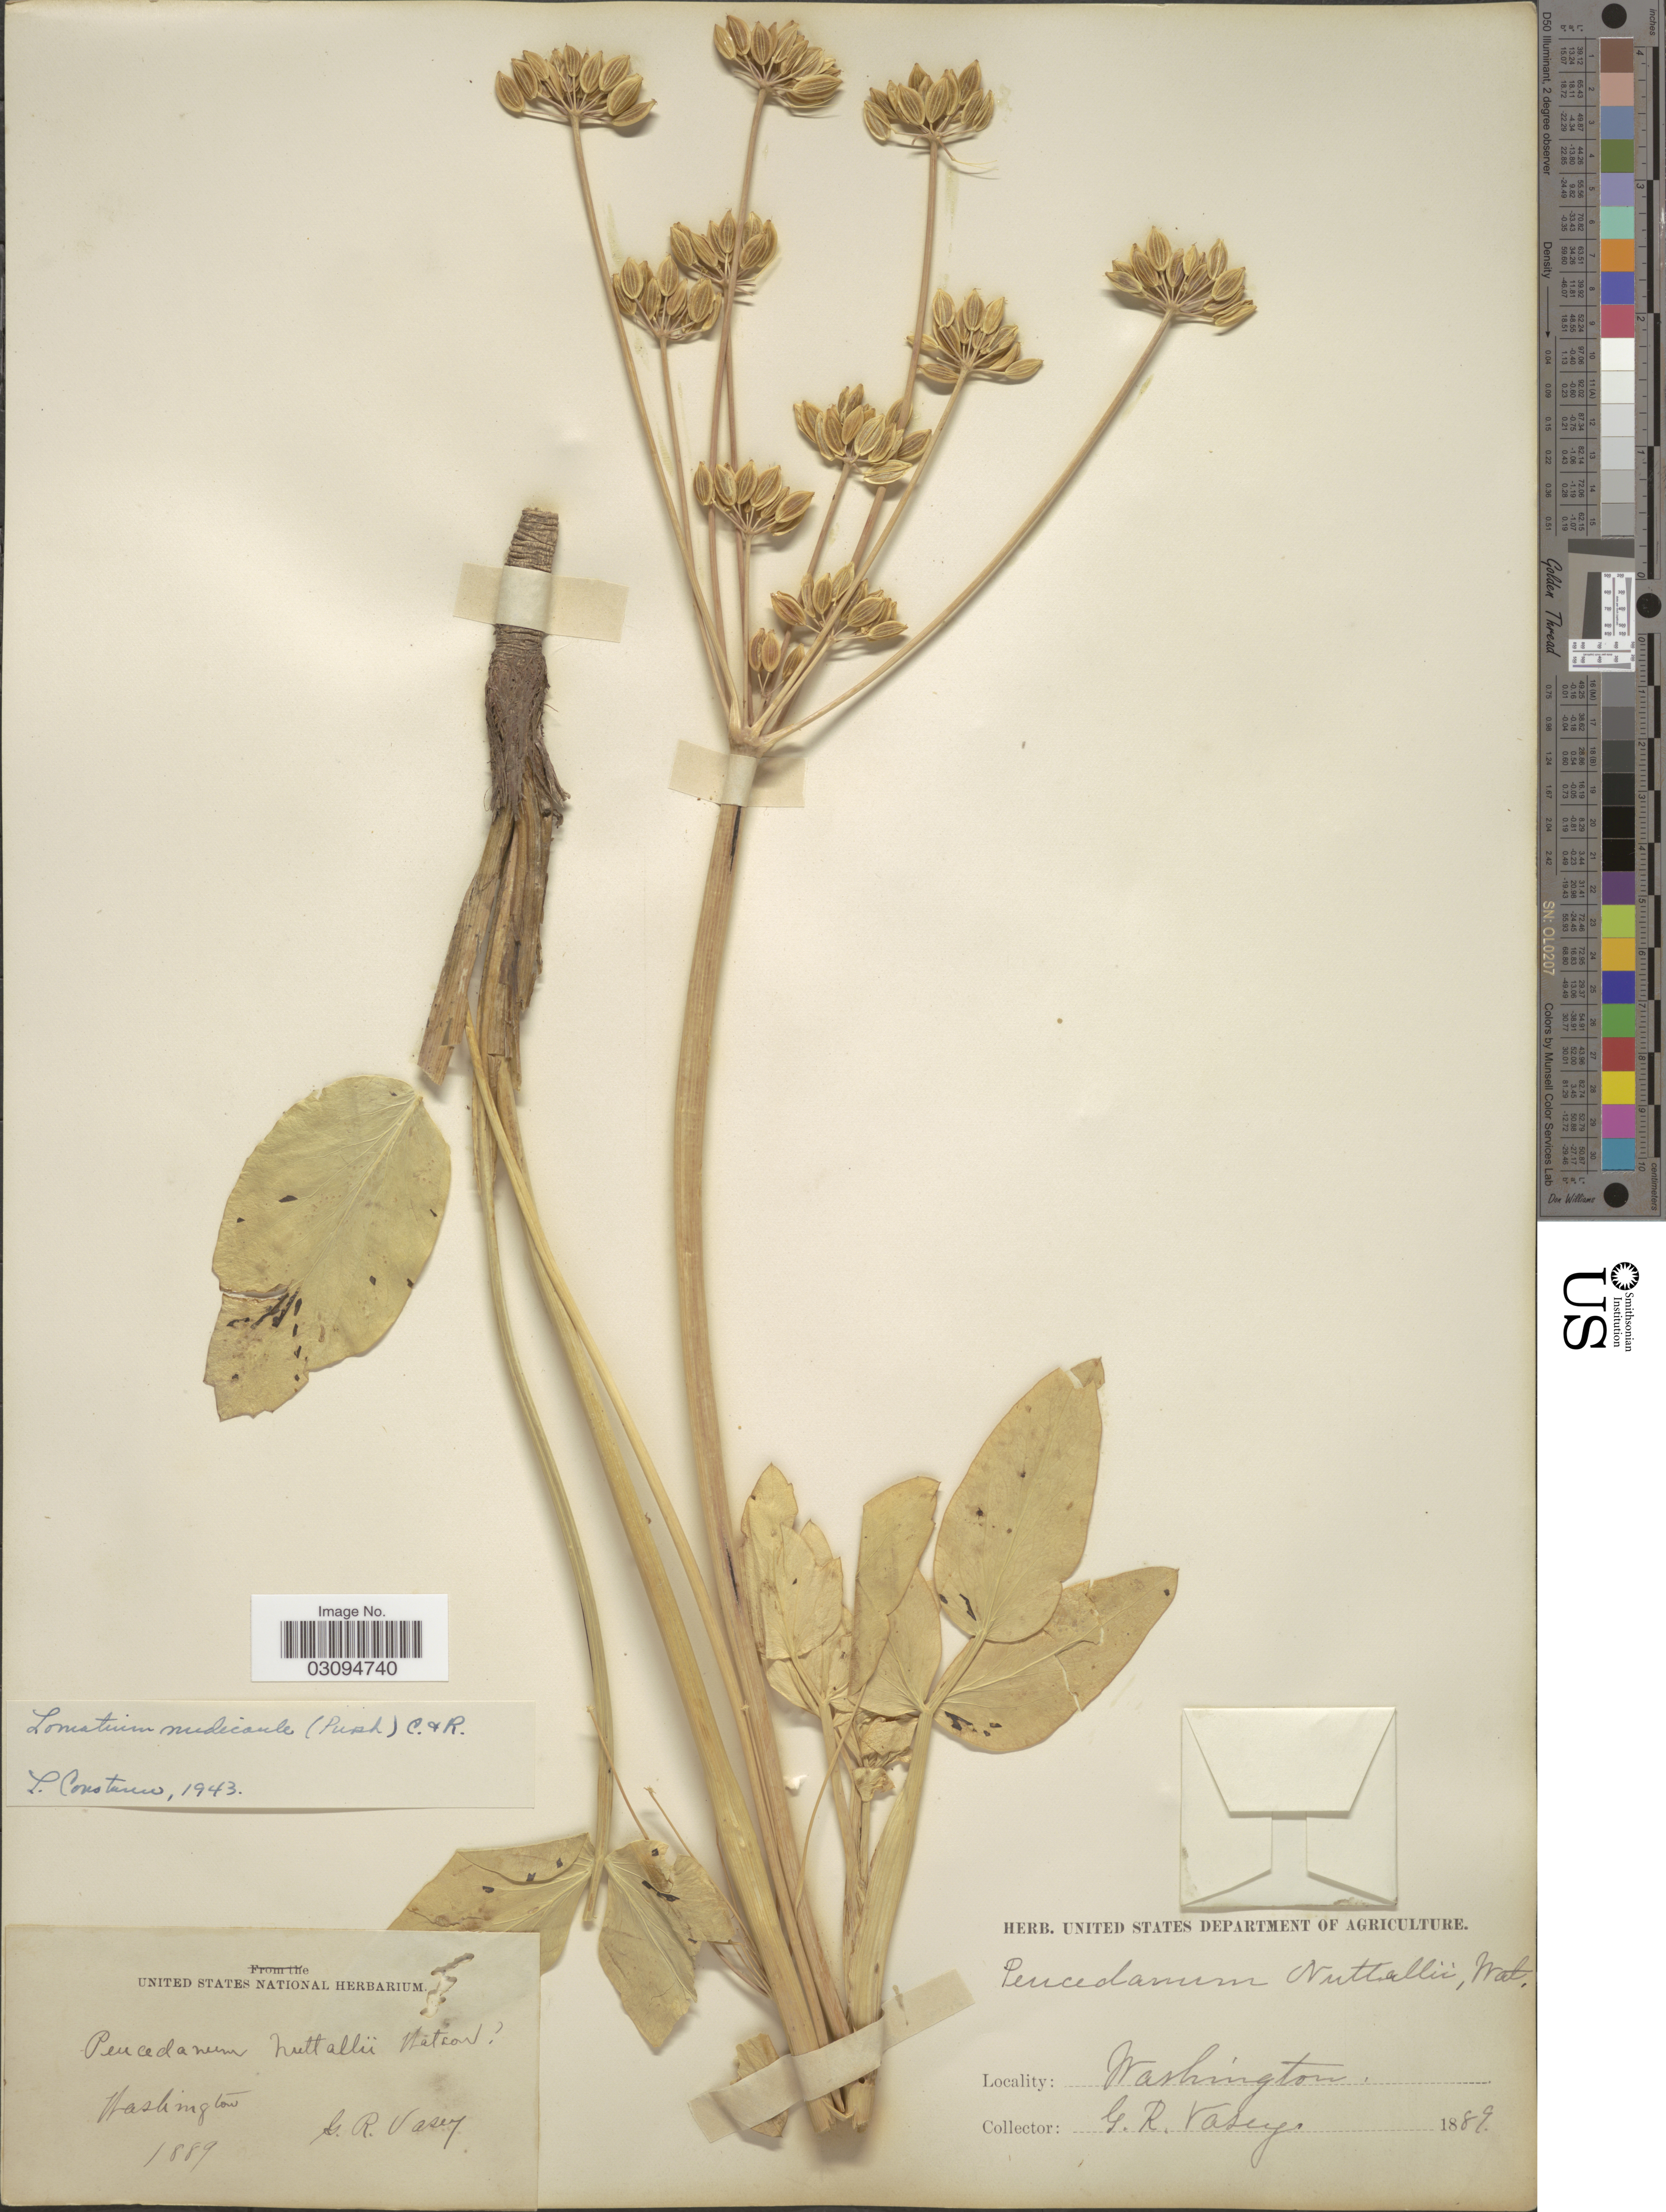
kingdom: Plantae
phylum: Tracheophyta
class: Magnoliopsida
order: Apiales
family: Apiaceae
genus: Lomatium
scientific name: Lomatium nudicaule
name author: (Pursh) J.M. Coult. & Rose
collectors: G. R. Vasey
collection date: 1889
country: United States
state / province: Washington